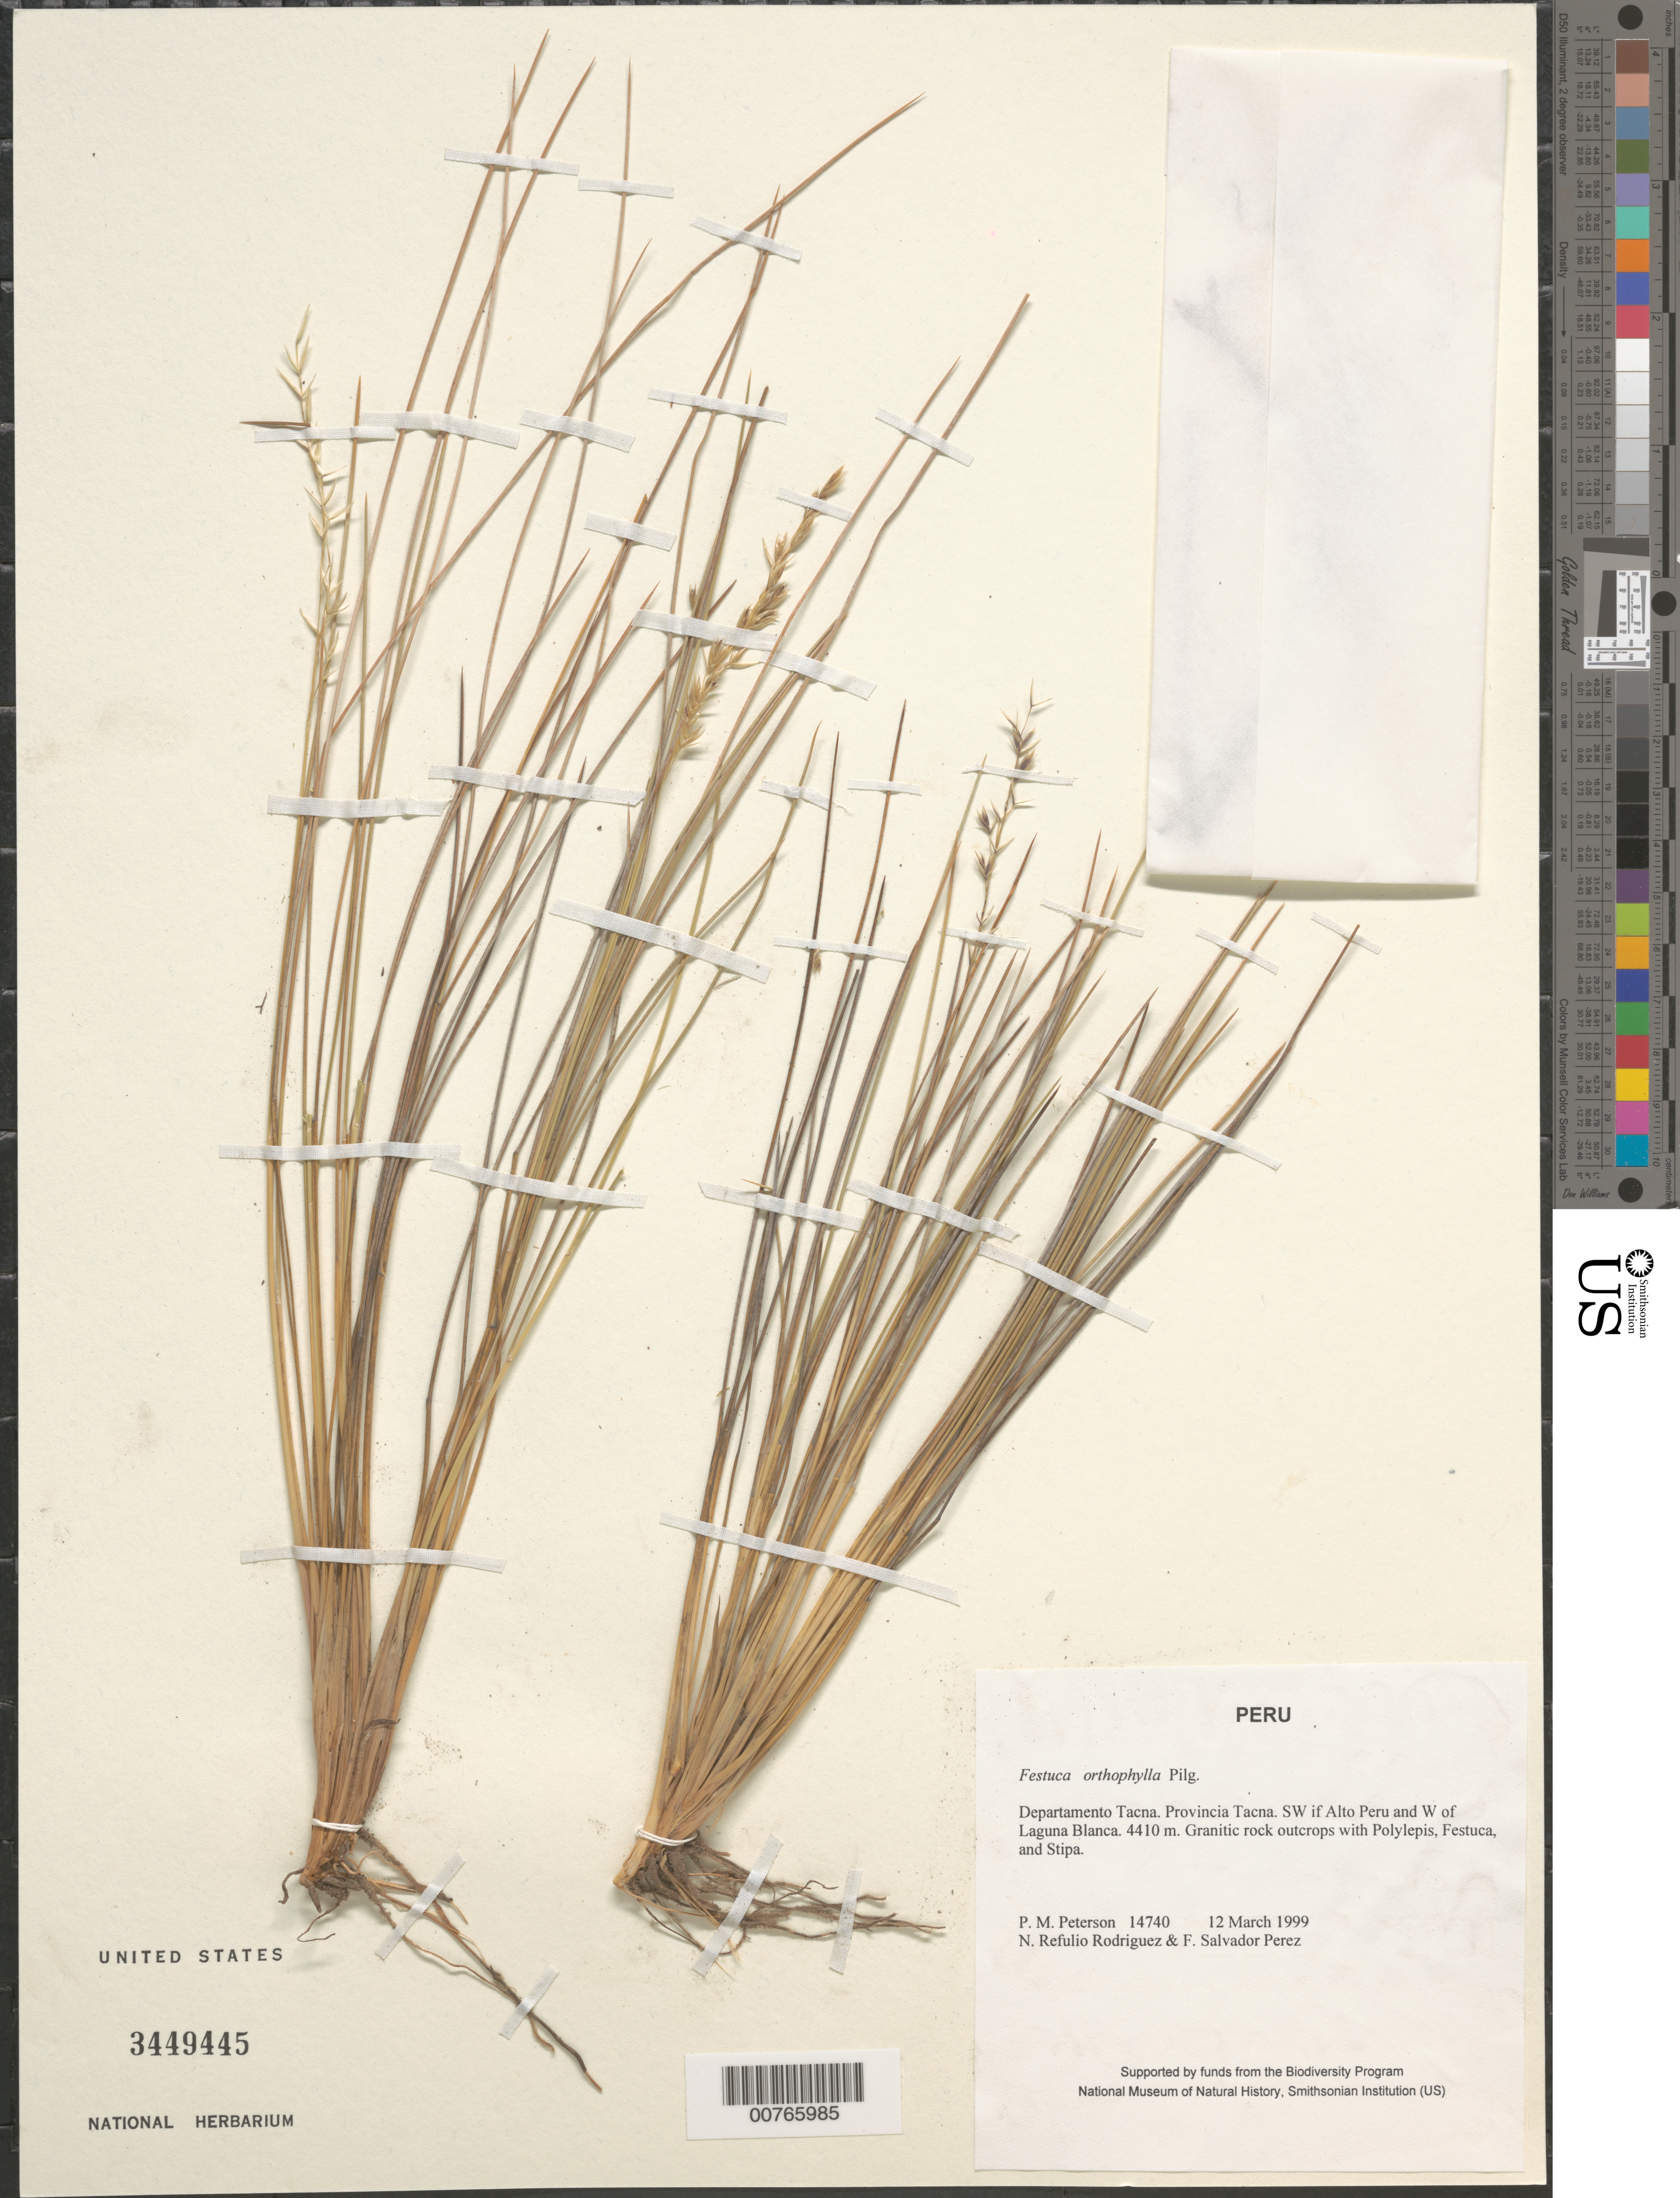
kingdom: Plantae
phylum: Tracheophyta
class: Liliopsida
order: Poales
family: Poaceae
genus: Festuca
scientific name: Festuca orthophylla var. boliviana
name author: Pilg.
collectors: P. M. Peterson, N. Refulio-Rodríguez & F. Salvador Perez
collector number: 14740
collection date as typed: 12 Mar 1999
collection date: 1999-03-12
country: Peru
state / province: Tacna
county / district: Tacna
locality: SW of Alto Peru and W of Laguna Blanca.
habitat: Granitic rock outcrops with Polylepis, Festuca and Stipa.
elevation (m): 4410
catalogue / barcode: US 3449445